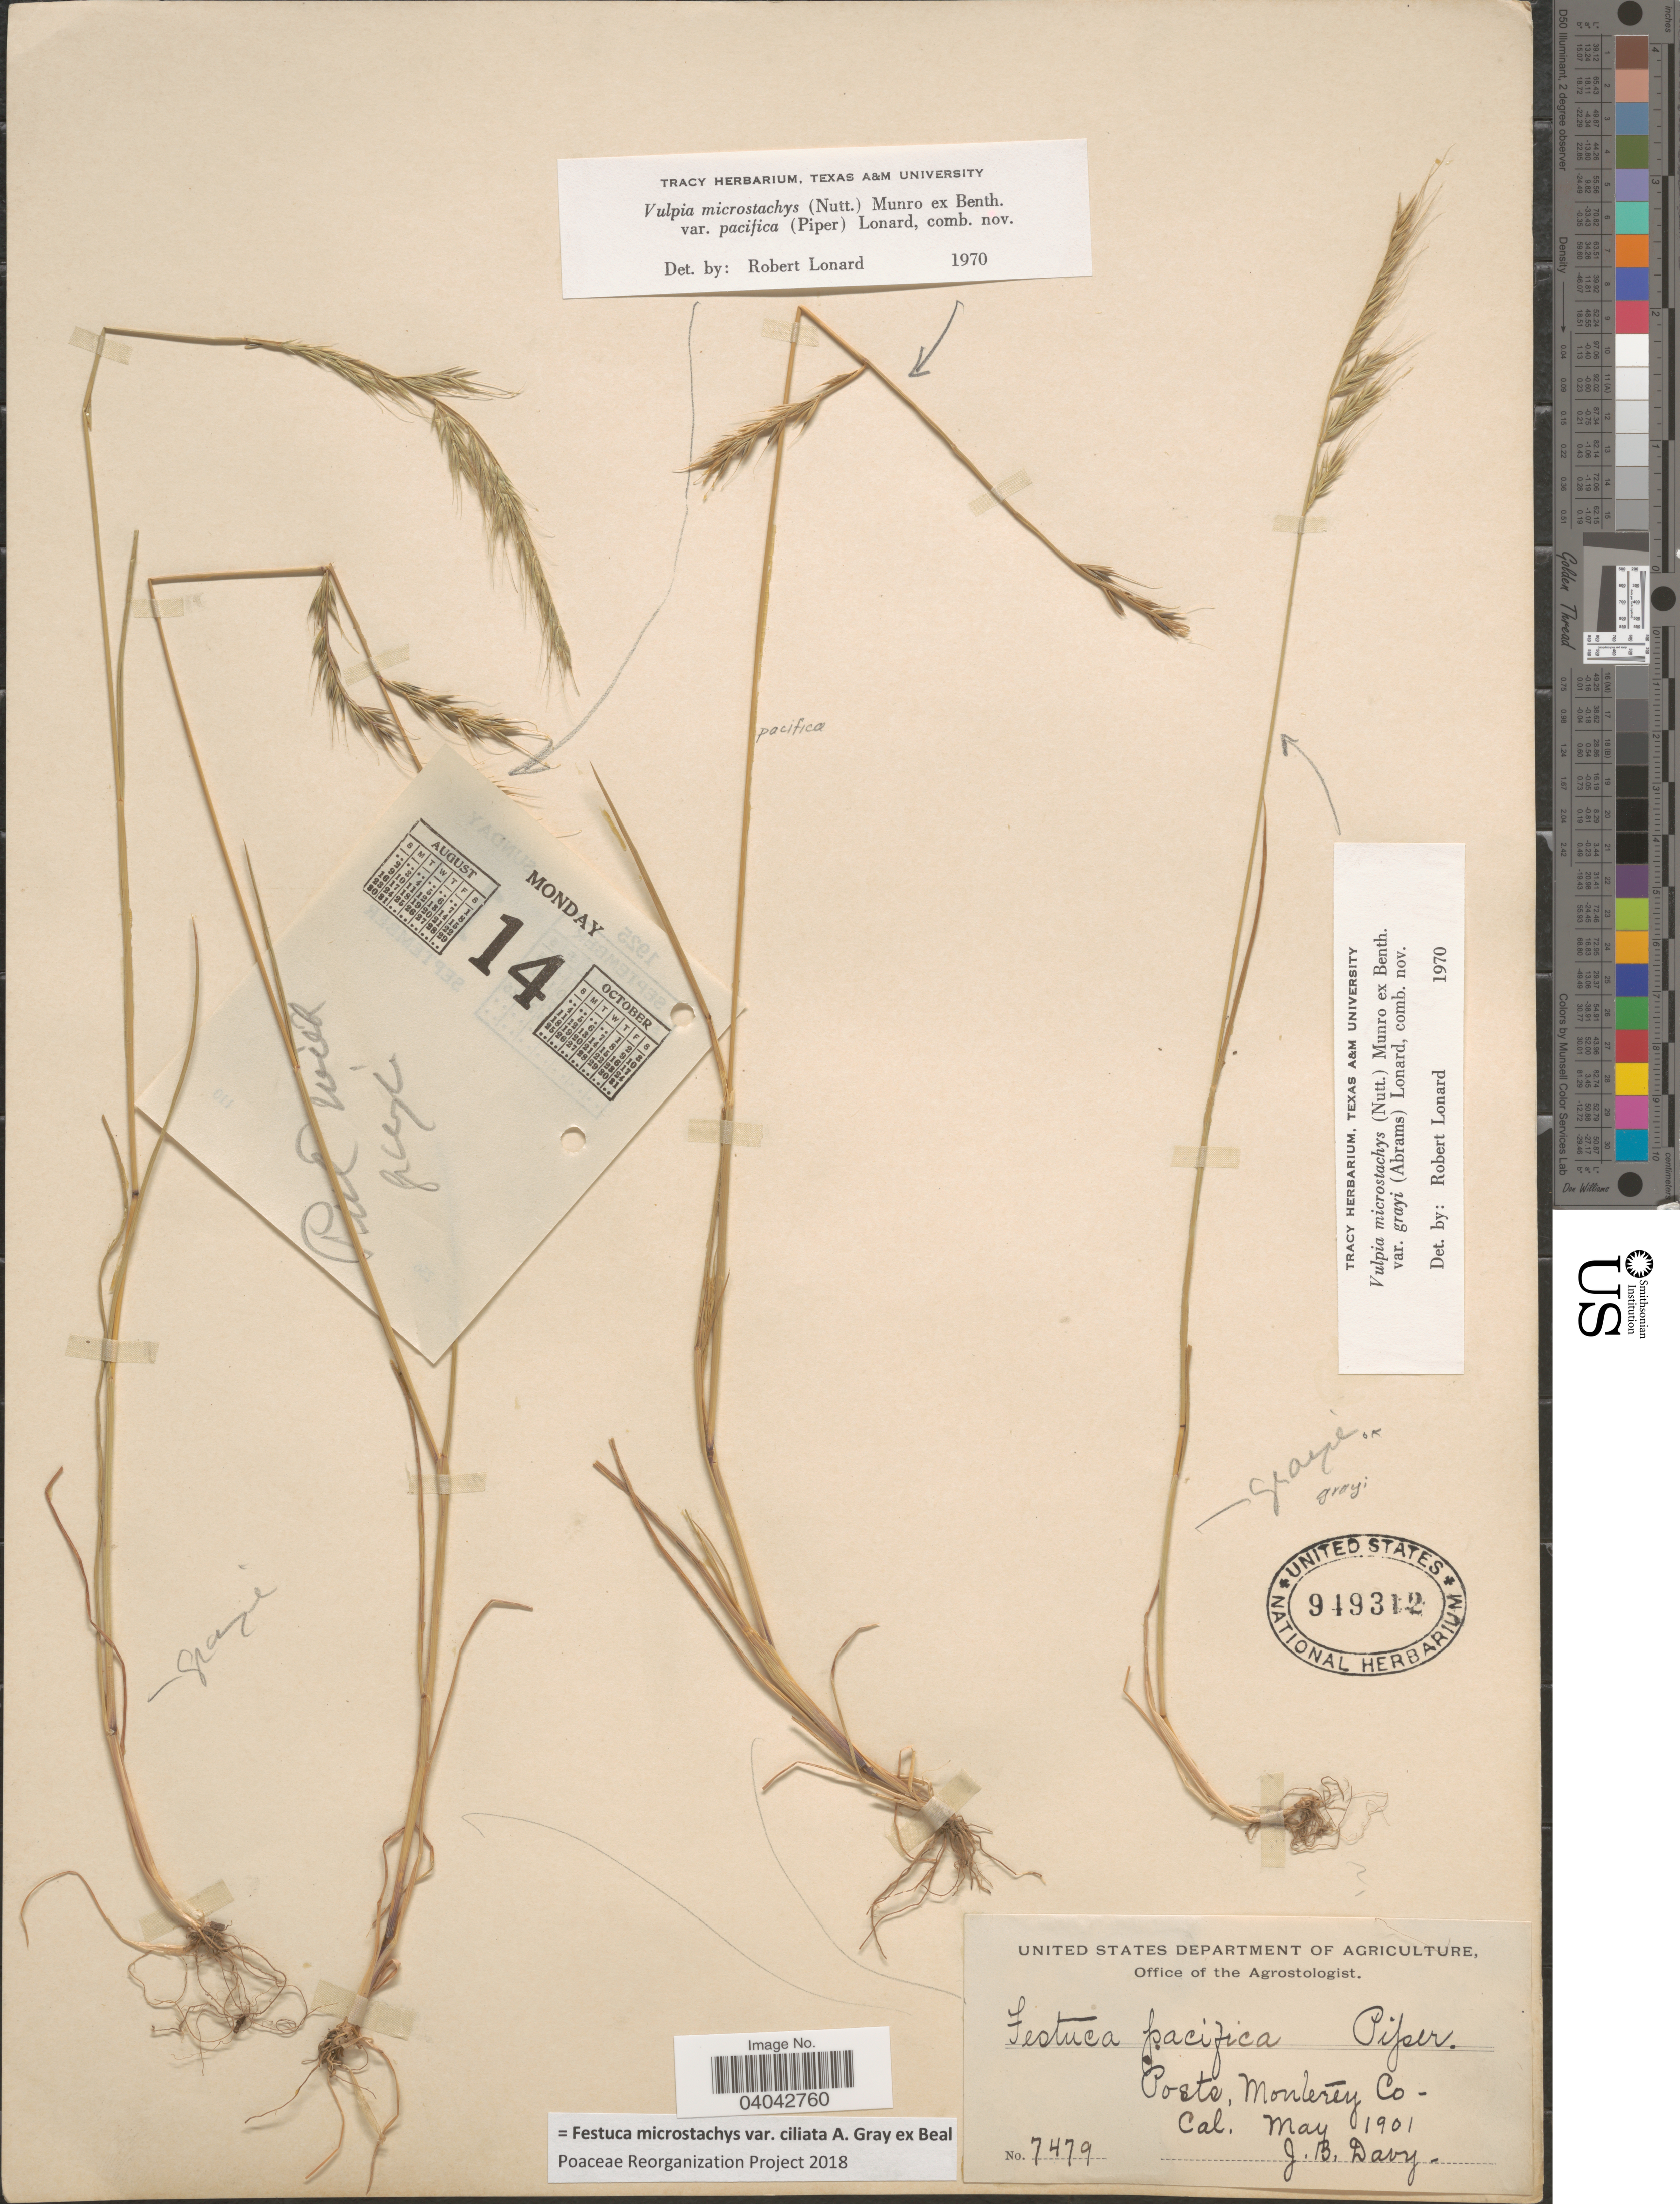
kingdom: Plantae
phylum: Tracheophyta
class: Liliopsida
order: Poales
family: Poaceae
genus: Festuca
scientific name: Festuca microstachys var. ciliata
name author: A. Gray ex W.J. Beal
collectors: J. Burtt Davy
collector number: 7479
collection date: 1901-05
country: United States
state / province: California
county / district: Monterey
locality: Posts, Monterey Co.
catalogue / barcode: US 949312